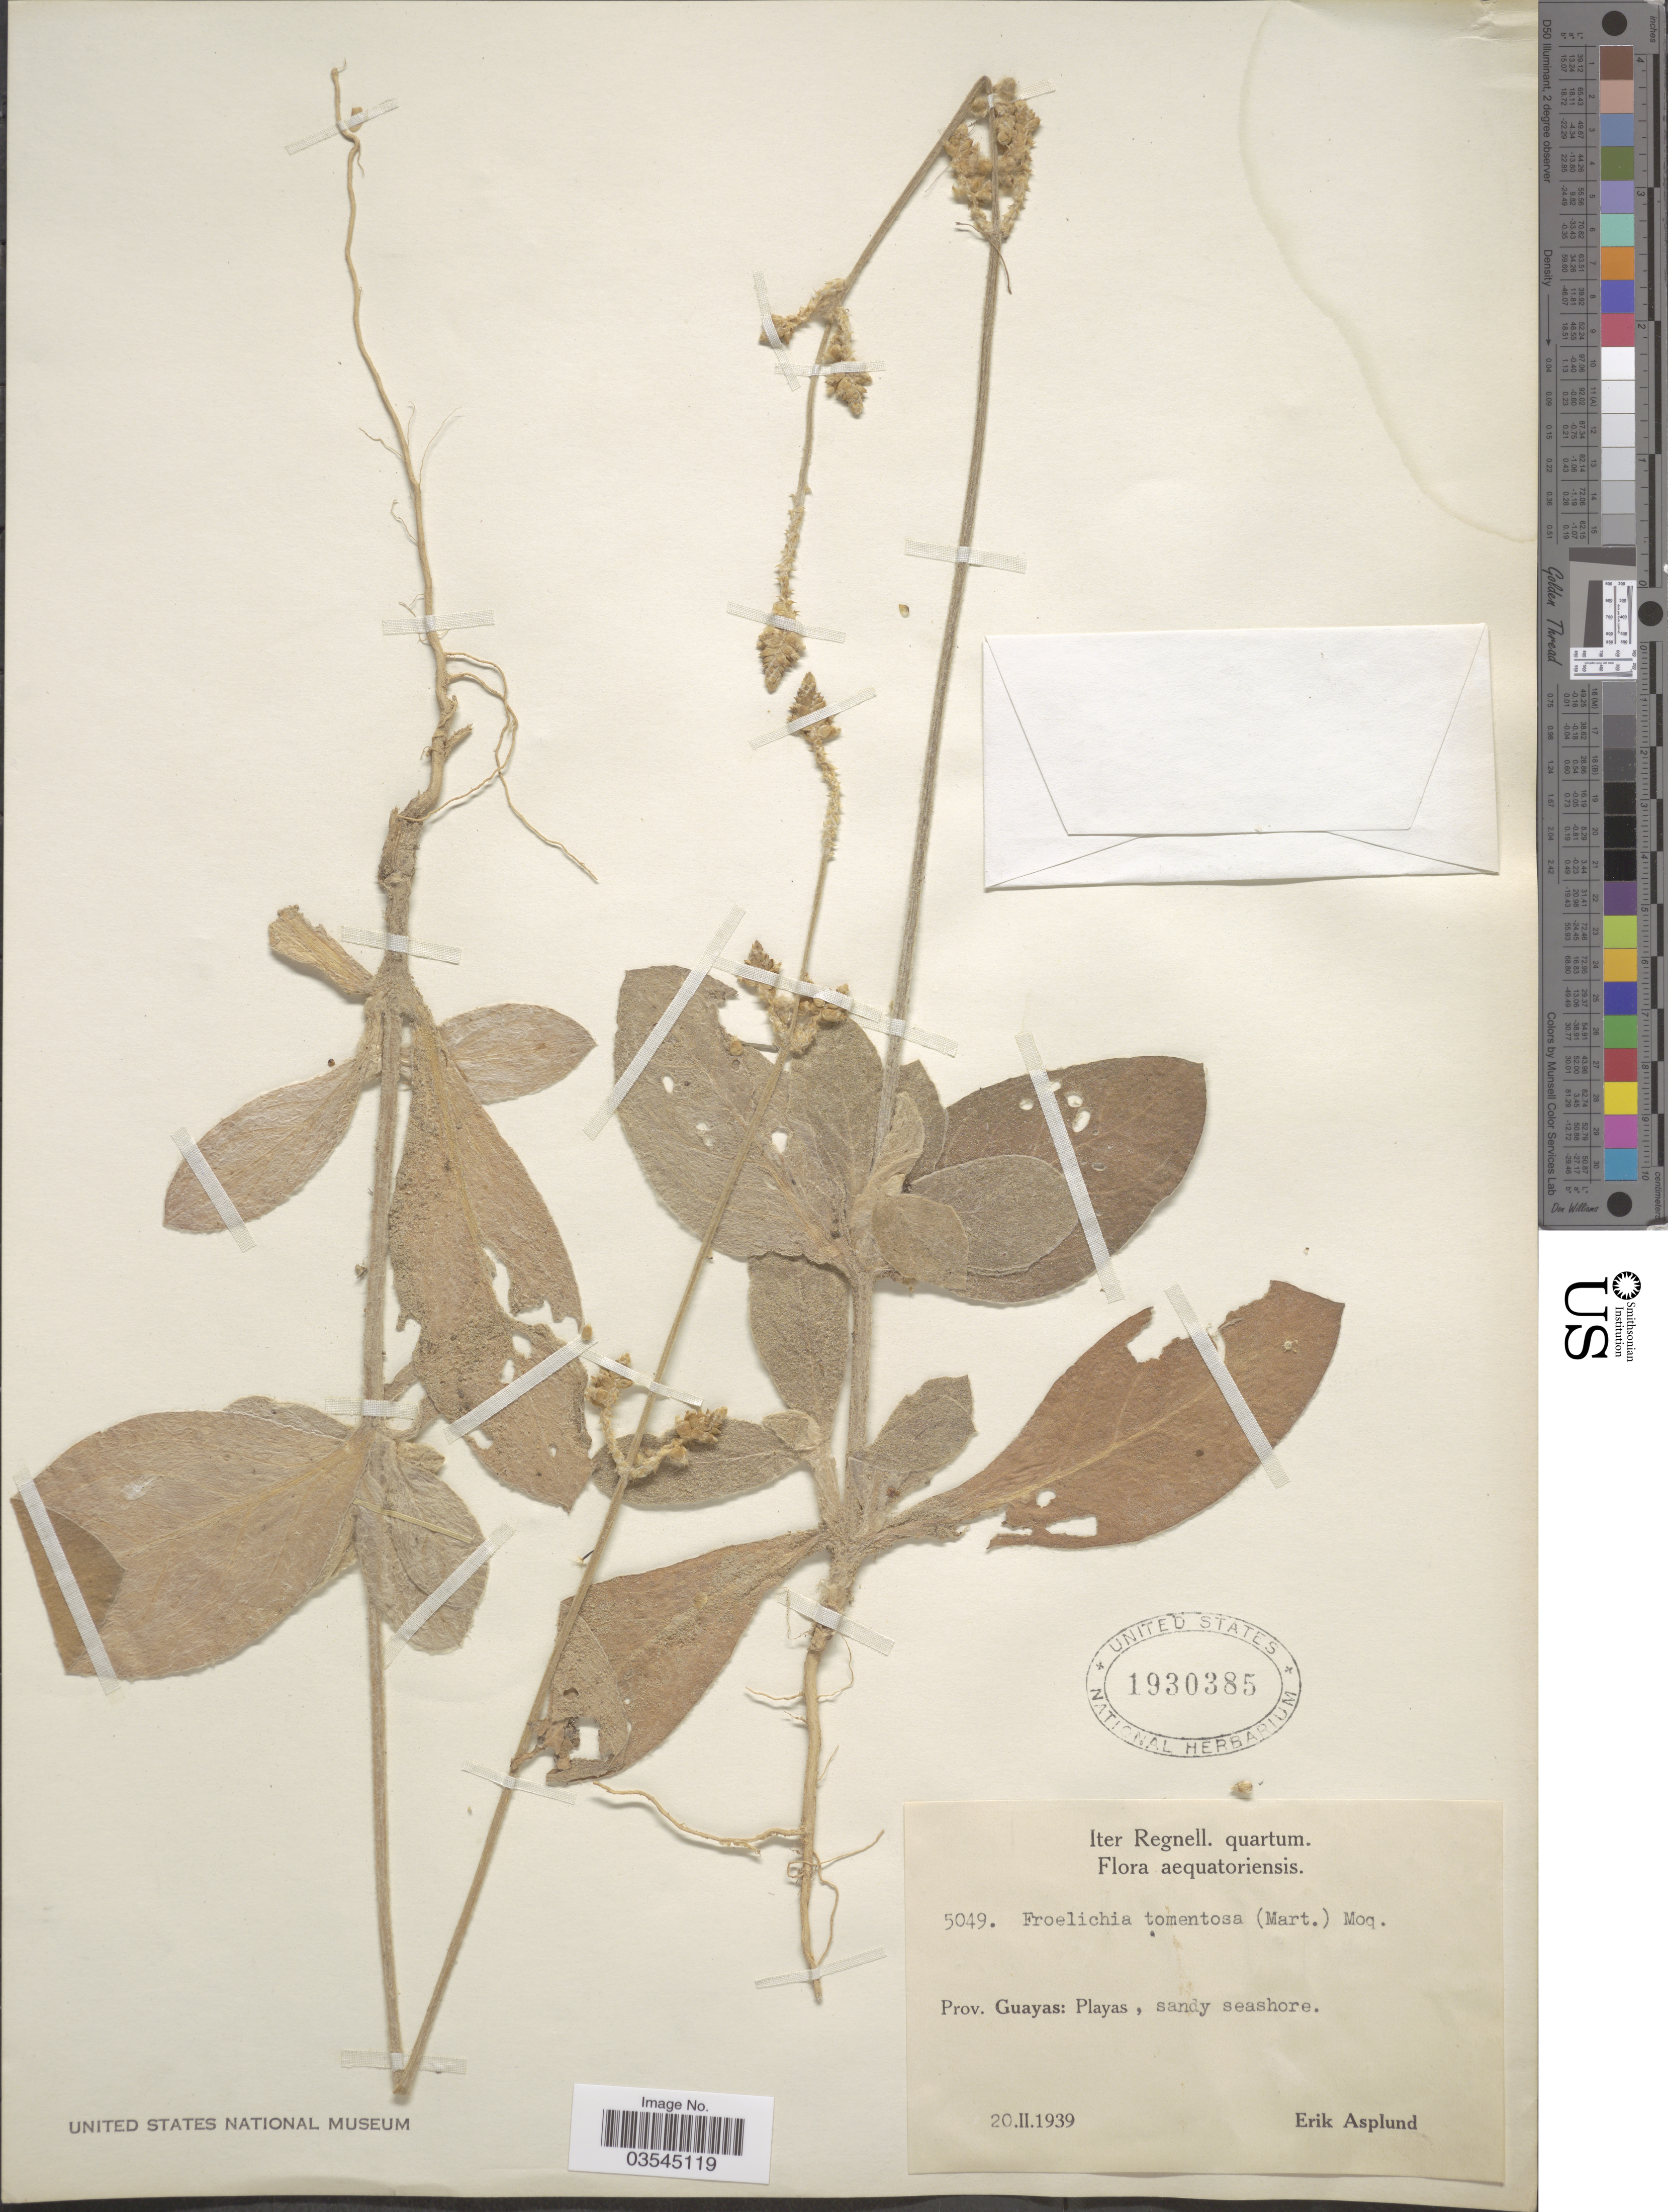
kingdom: Plantae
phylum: Tracheophyta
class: Magnoliopsida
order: Caryophyllales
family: Amaranthaceae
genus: Froelichia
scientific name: Froelichia tomentosa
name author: (Mart.) Moq.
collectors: E. Asplund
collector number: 5049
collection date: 1939-02-20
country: Ecuador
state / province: Guayas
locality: Playas.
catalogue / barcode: US 1930385